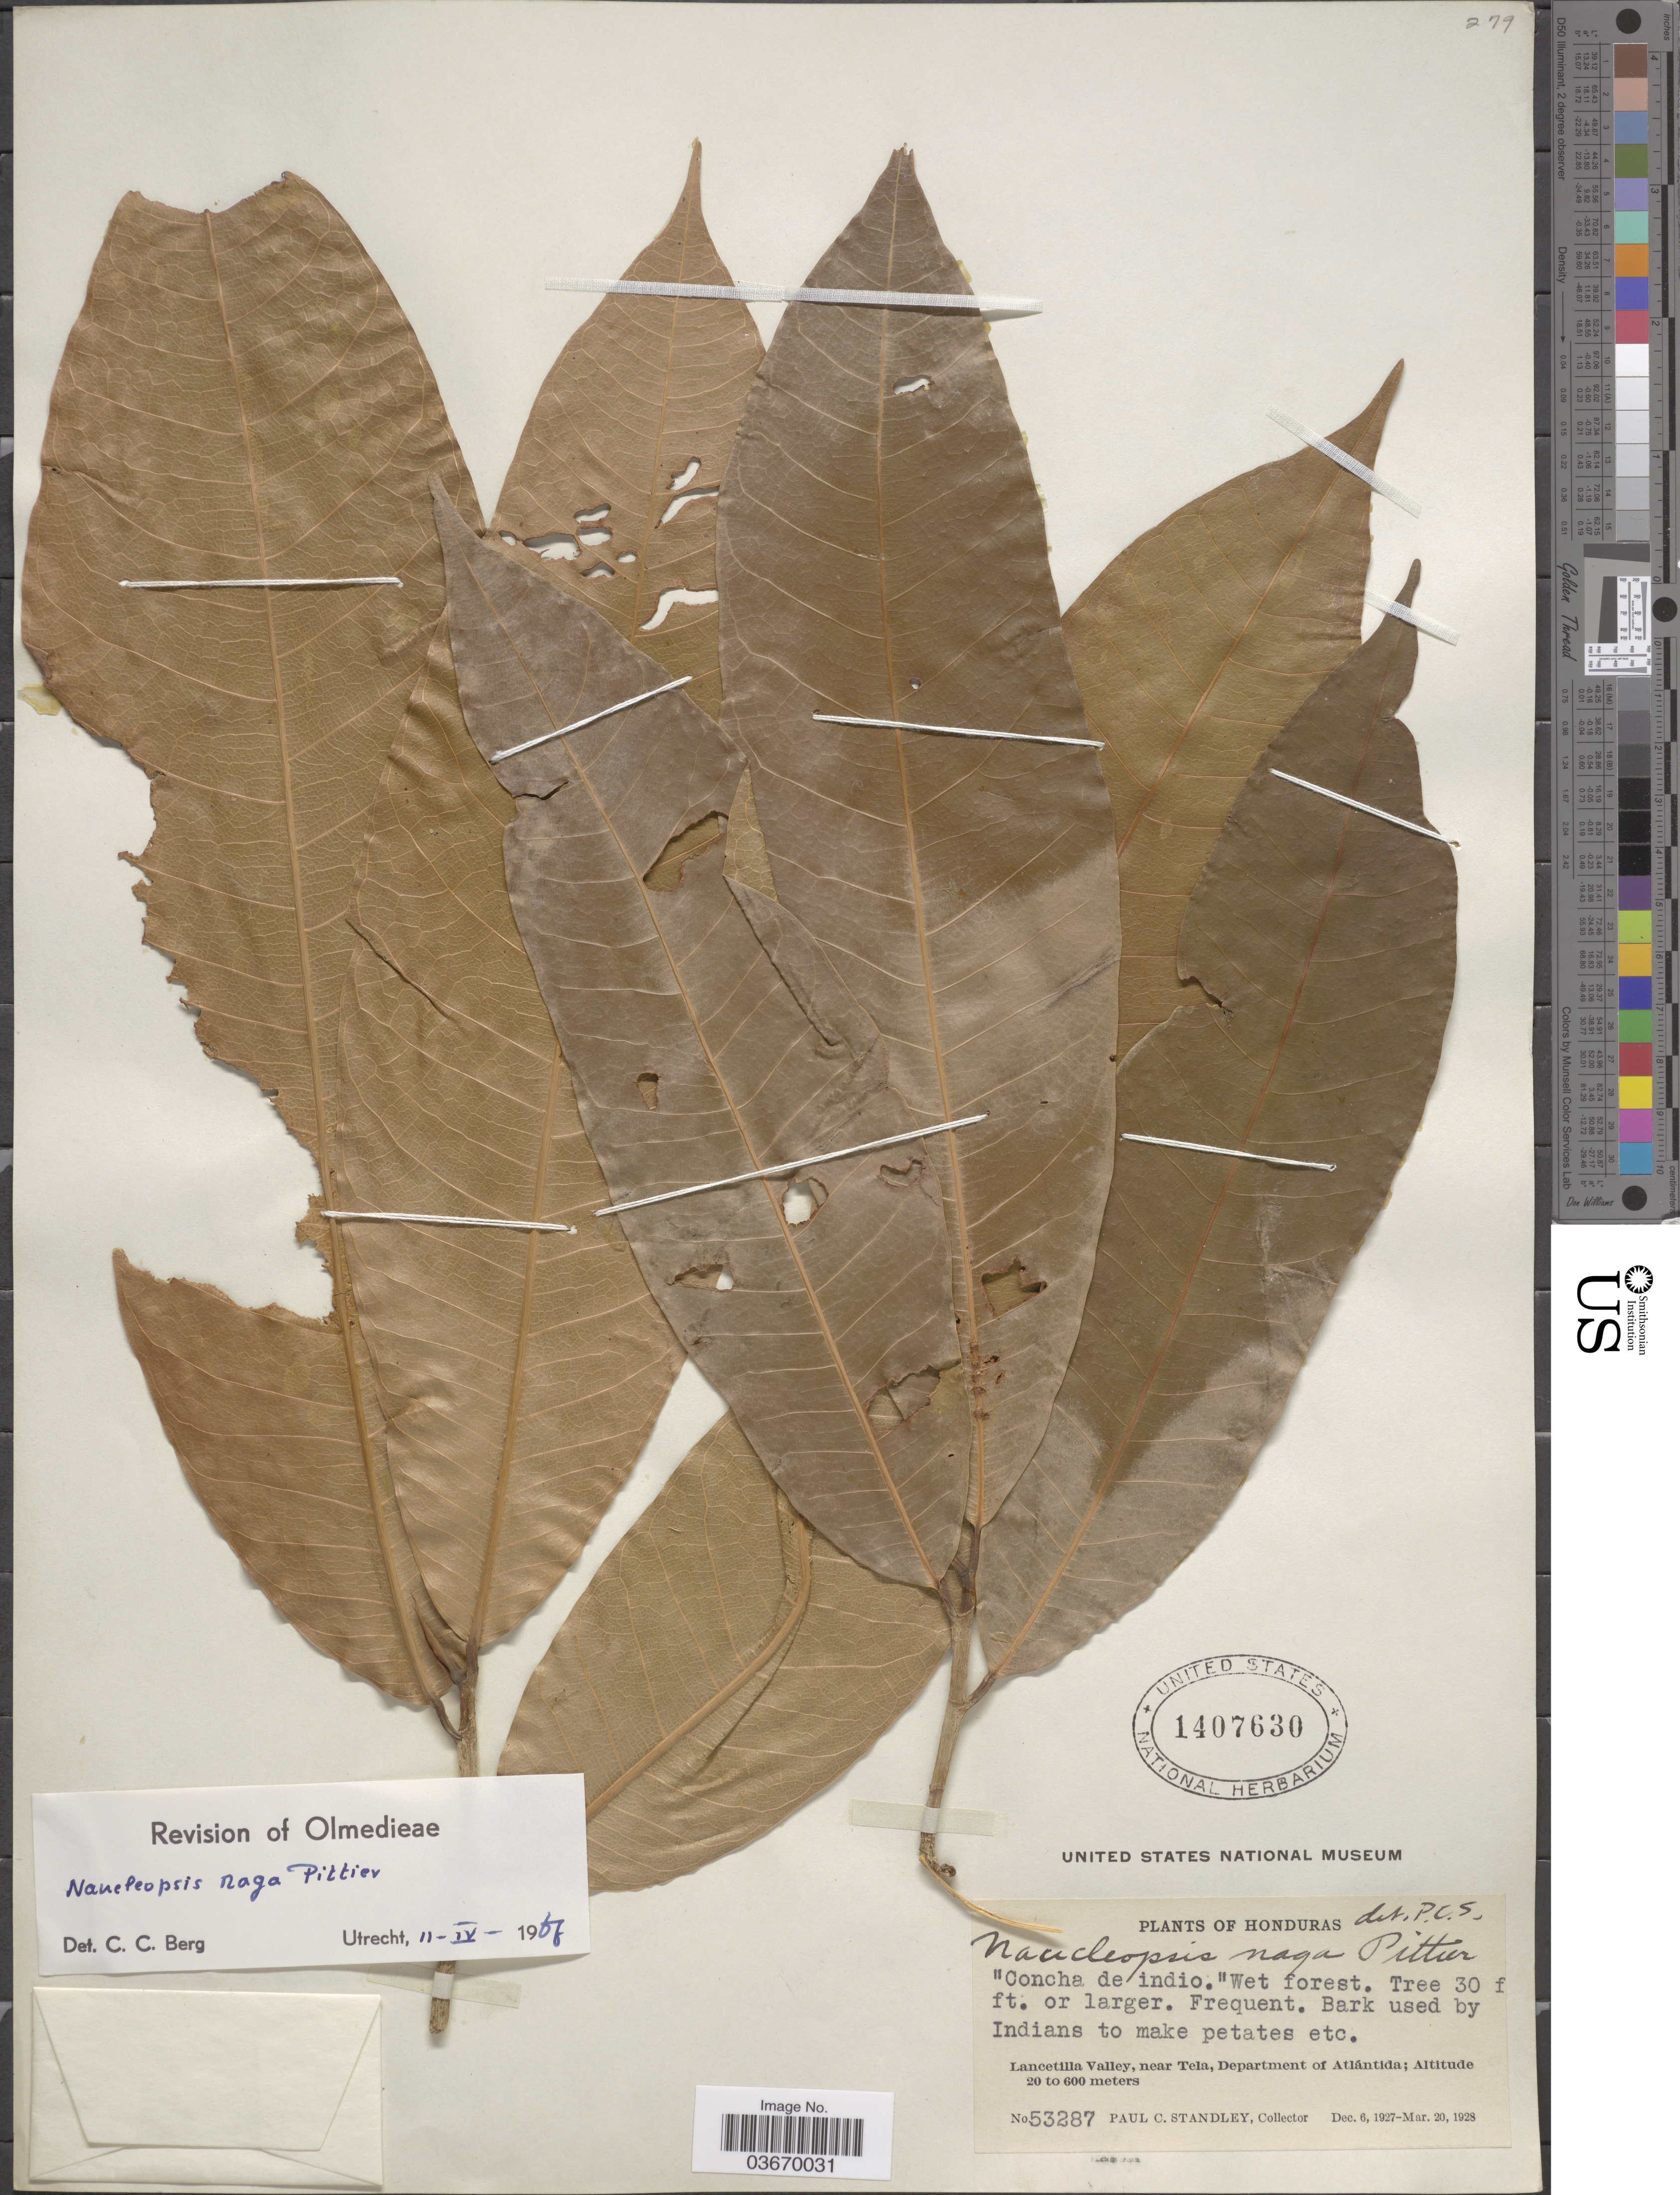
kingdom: Plantae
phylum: Tracheophyta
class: Magnoliopsida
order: Rosales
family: Moraceae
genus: Naucleopsis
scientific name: Naucleopsis naga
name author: Pittier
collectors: P. C. Standley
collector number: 53287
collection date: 1927-12-06/1928-03-20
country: Honduras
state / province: Atlantida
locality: Lancetilla Valley, near Tela, Department of Atlántida.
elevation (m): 20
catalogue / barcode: US 1407630